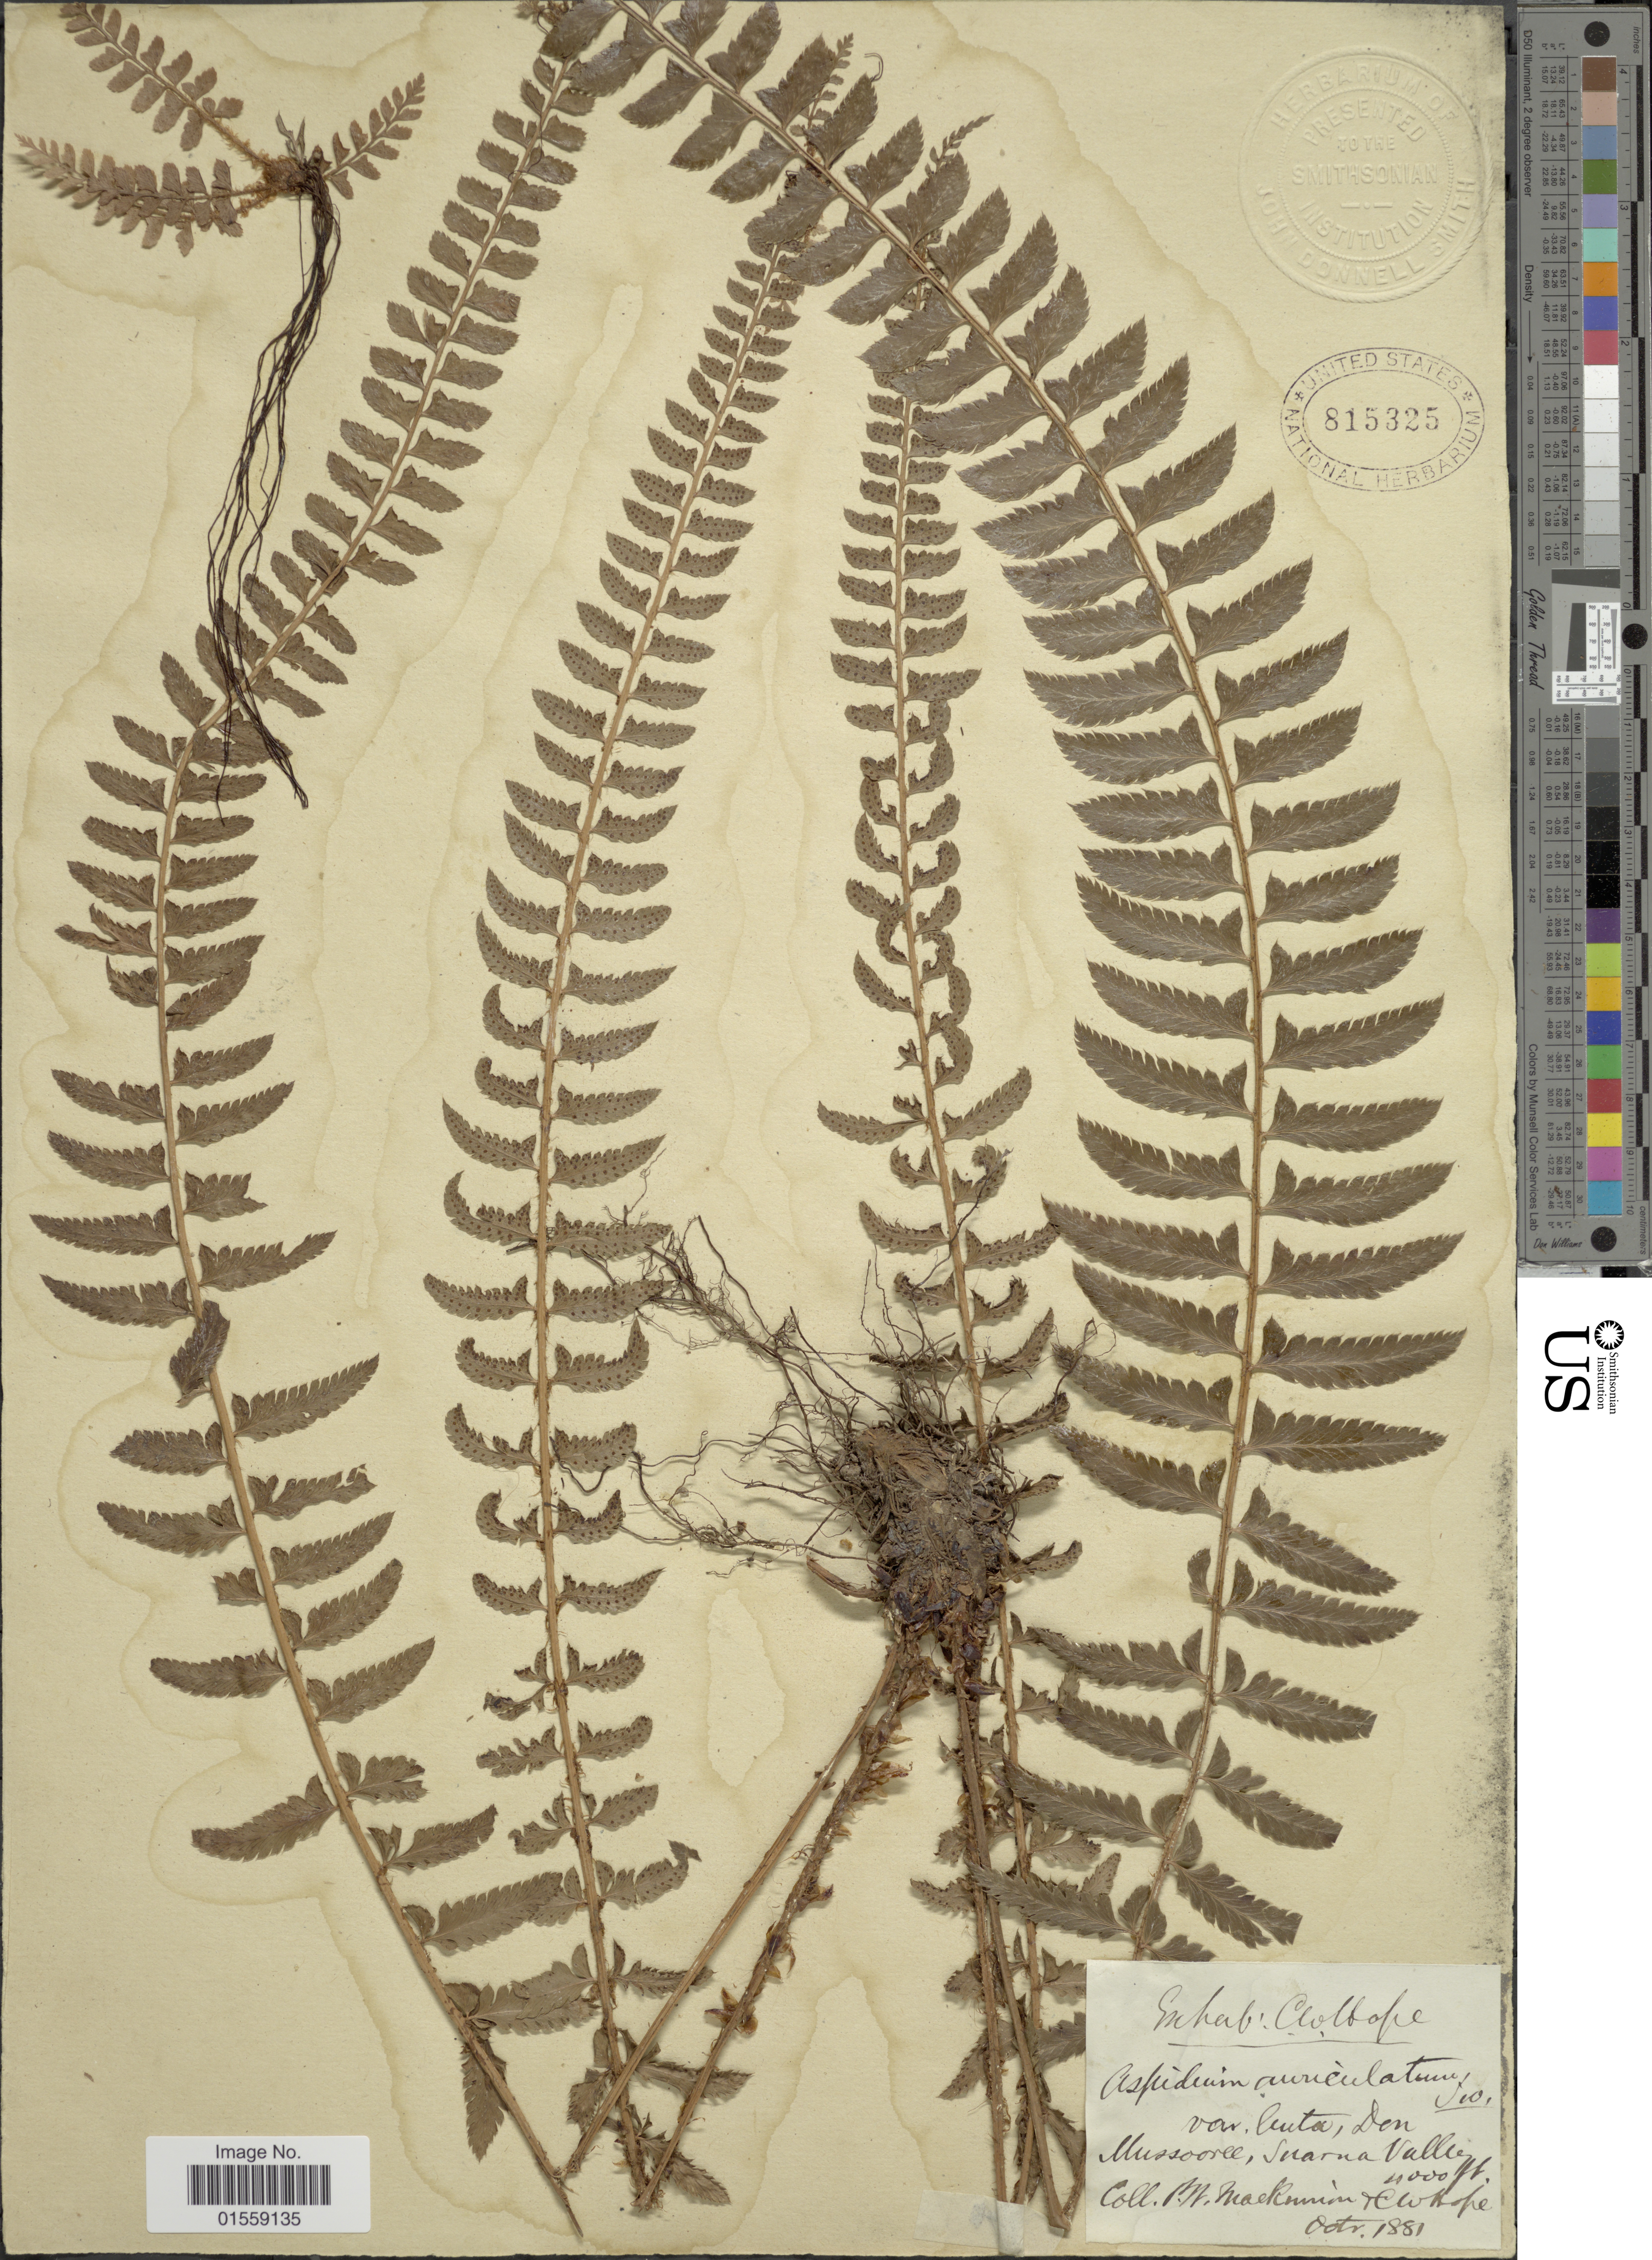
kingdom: Plantae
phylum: Tracheophyta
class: Polypodiopsida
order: Polypodiales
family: Dryopteridaceae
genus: Polystichum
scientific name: Polystichum lentum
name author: (D. Don) T. Moore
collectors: P. Mackinnon & C. W. Hope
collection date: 1881-10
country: India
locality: Mussoorie, Suerua valley.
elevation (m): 1219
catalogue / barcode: US 815325